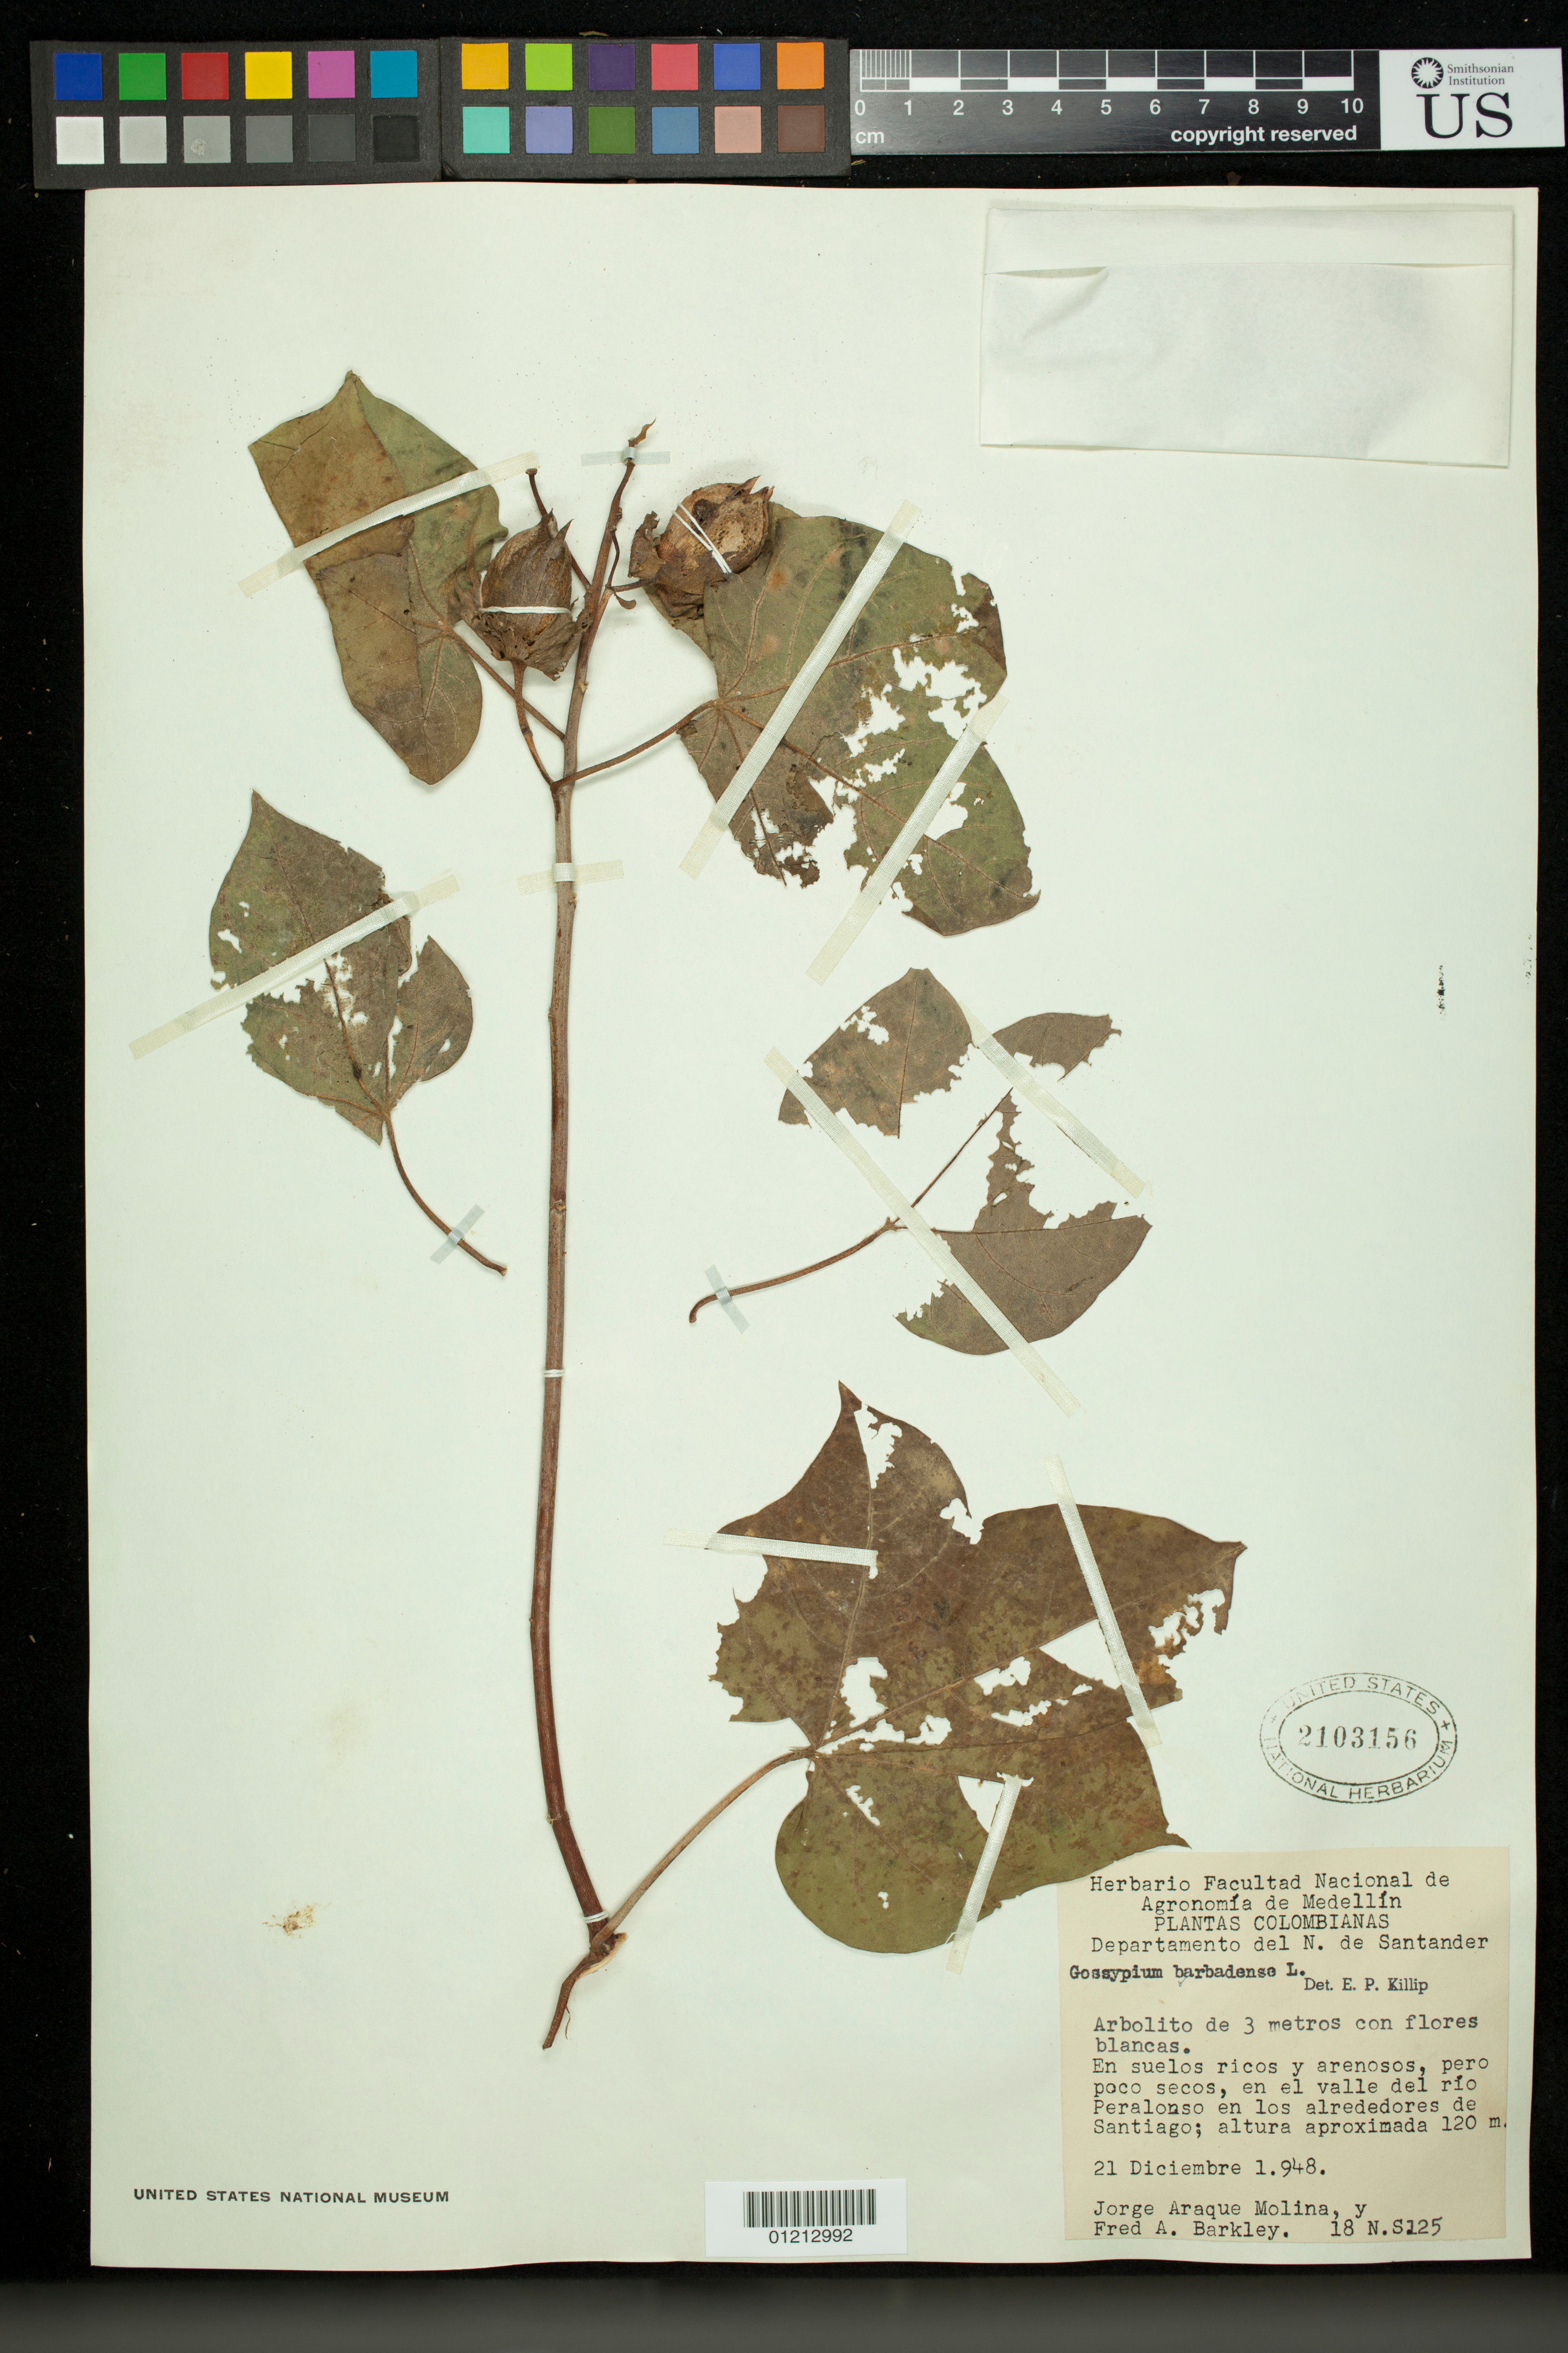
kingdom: Plantae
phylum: Tracheophyta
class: Magnoliopsida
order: Malvales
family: Malvaceae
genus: Gossypium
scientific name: Gossypium hirsutum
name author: L.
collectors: J. A. Molina & F. A. Barkley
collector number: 18 N.S.125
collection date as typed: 21 Dec 1948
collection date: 1948-12-21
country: Colombia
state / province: Norte de Santander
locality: En el valle del rio Peralonso en los alrededores de Santiago.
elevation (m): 120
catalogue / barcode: US 2103156